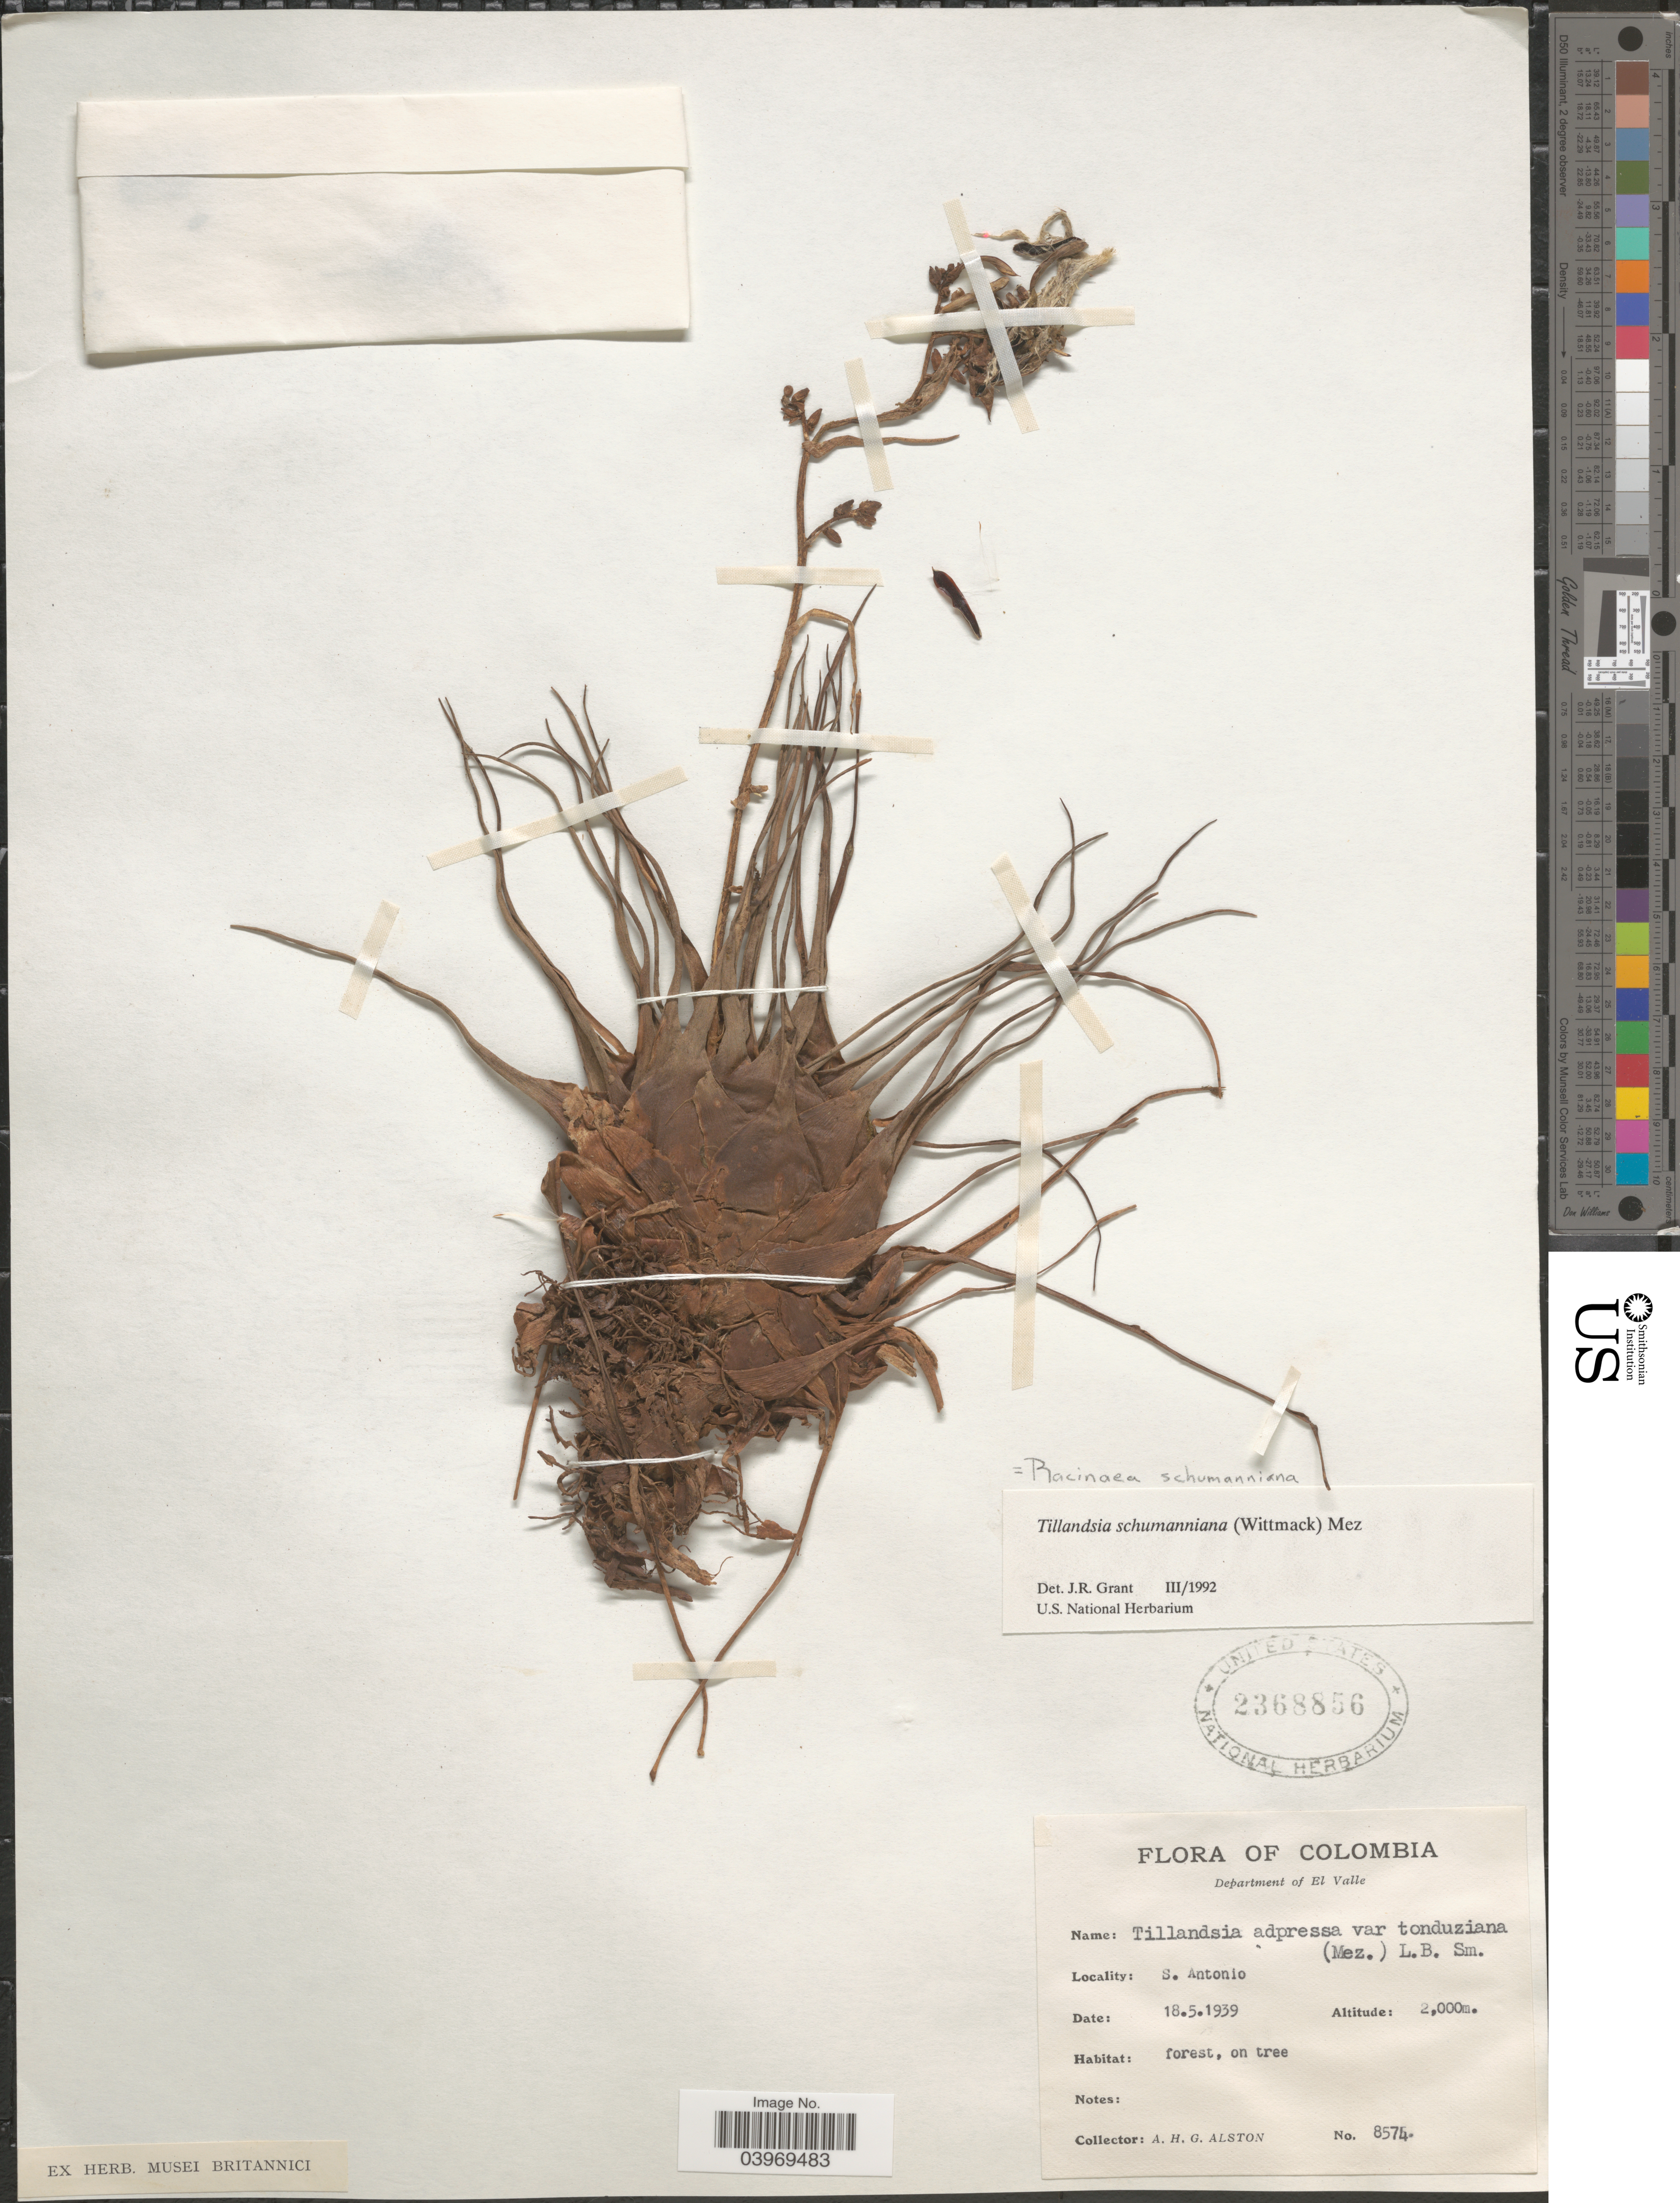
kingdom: Plantae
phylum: Tracheophyta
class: Liliopsida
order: Poales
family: Bromeliaceae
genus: Racinaea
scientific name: Racinaea schumanniana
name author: (Wittm.) J.R. Grant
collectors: A. H. Alston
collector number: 8574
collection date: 1939-05-18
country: Colombia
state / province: Valle del Cauca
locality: Department of El Valle. S. Antonio.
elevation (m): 2000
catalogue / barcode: US 2368856